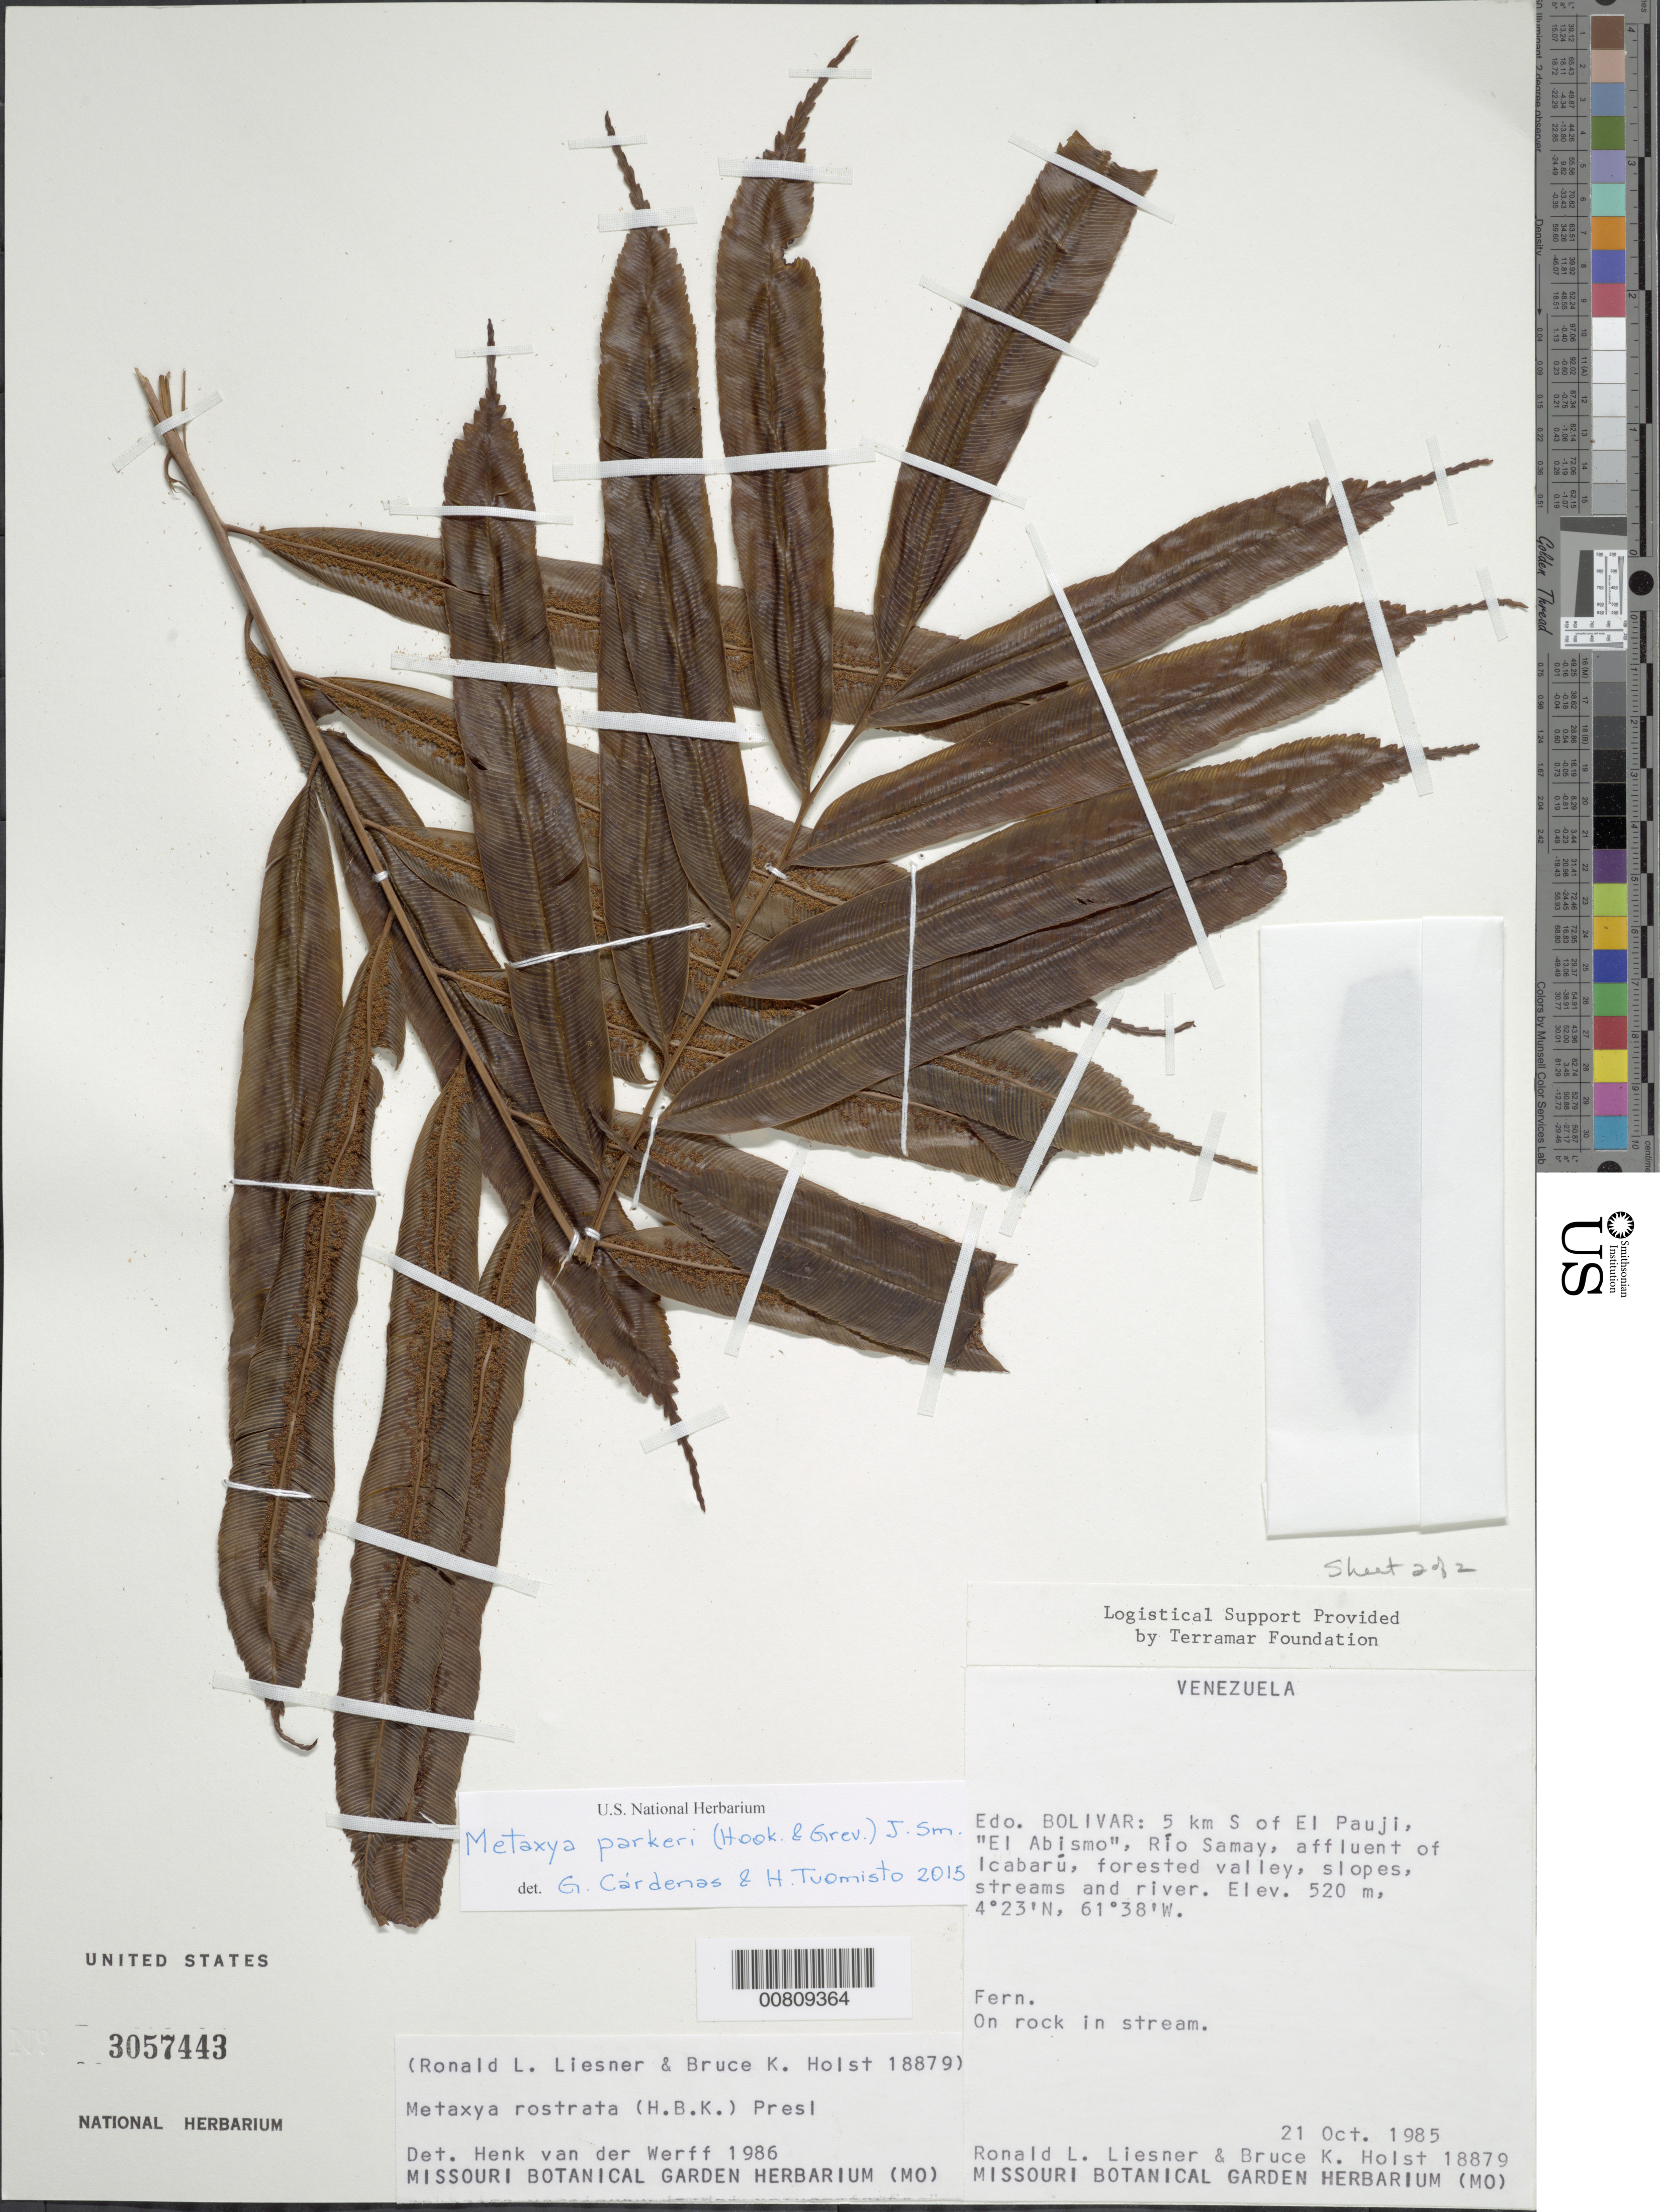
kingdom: Plantae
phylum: Tracheophyta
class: Polypodiopsida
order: Cyatheales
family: Metaxyaceae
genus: Metaxya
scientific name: Metaxya parkeri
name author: (Hook. & Grev.) J. Sm.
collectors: R. L. Liesner & B. Holst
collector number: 18879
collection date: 1985-10-21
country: Venezuela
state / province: Bolivar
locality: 5 km S of El Pauji, 'El Abismo', Río Samay, affluent of Icabarú, forested valley, slopes streams and river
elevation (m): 520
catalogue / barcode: US 3057443